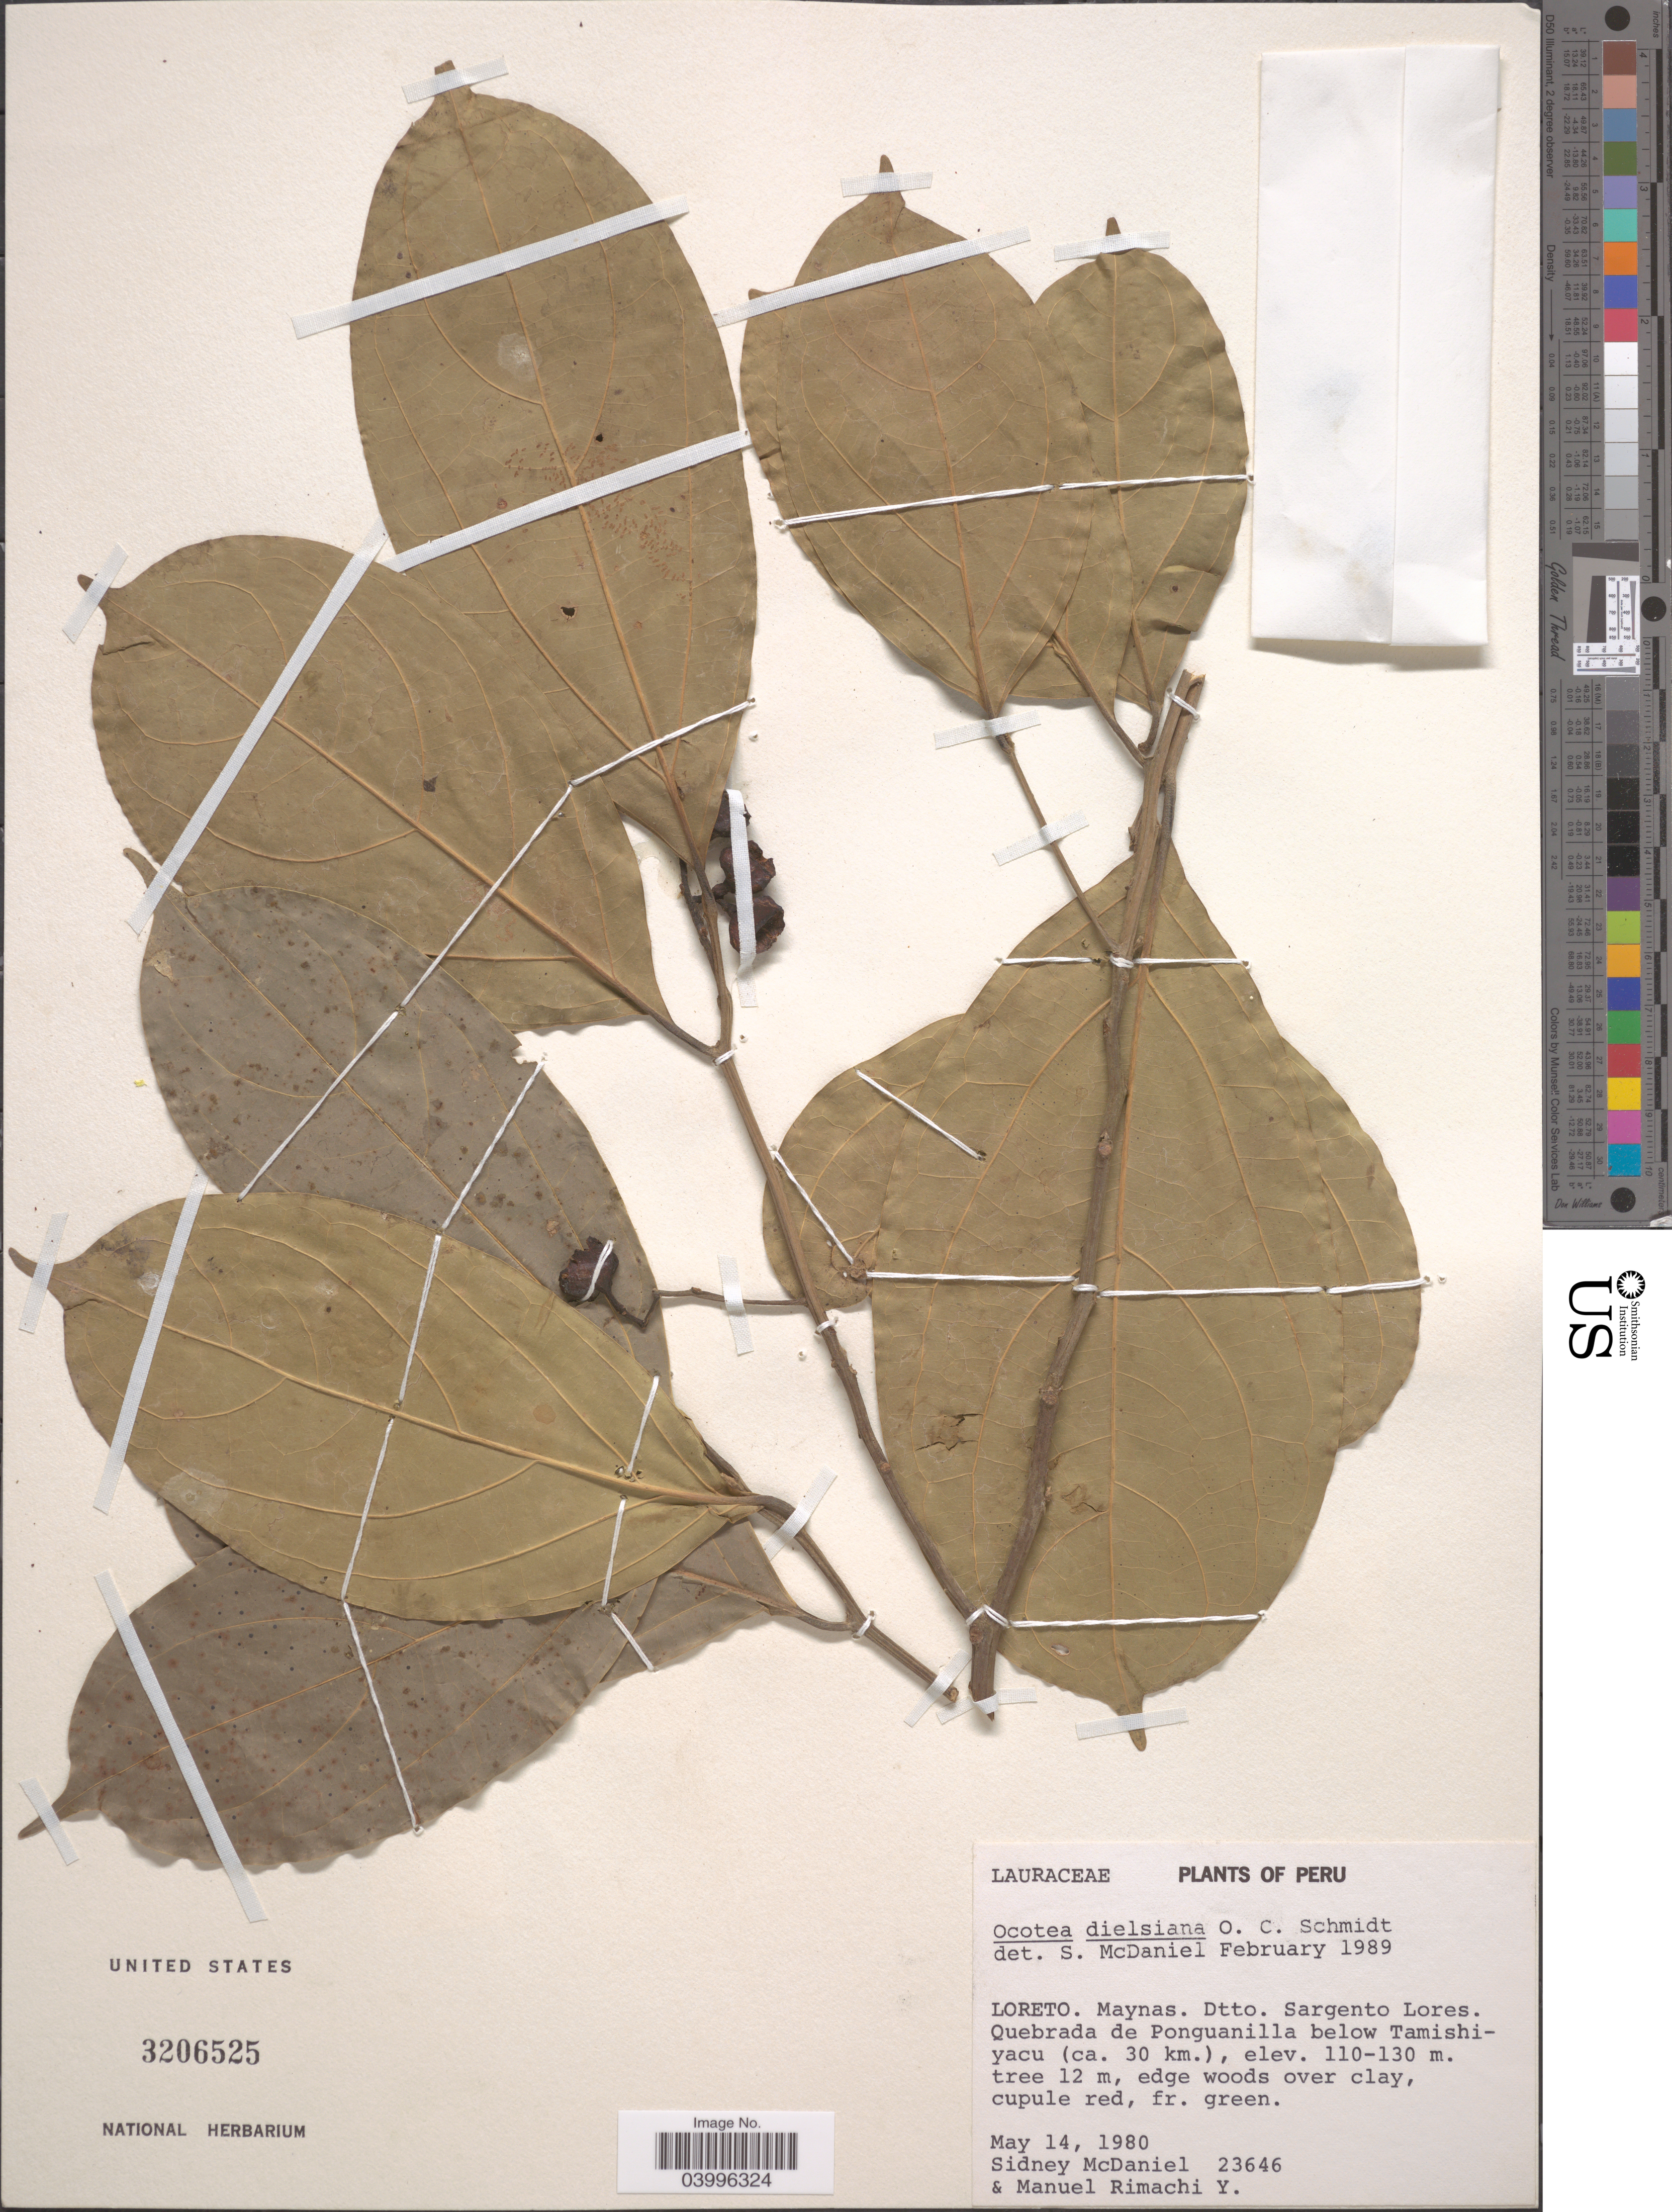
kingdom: Plantae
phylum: Tracheophyta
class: Magnoliopsida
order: Laurales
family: Lauraceae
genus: Ocotea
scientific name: Ocotea dielsiana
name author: O.C. Schmidt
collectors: S. McDaniel & M. Rimachi Y.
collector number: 23646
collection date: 1980-05-14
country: Peru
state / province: Loreto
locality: Maynas. Dtto. Sargento Lores. Quebrada de Ponguanilla below Tamishiyacu (ca. 30 km.)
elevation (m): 110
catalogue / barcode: US 3206525